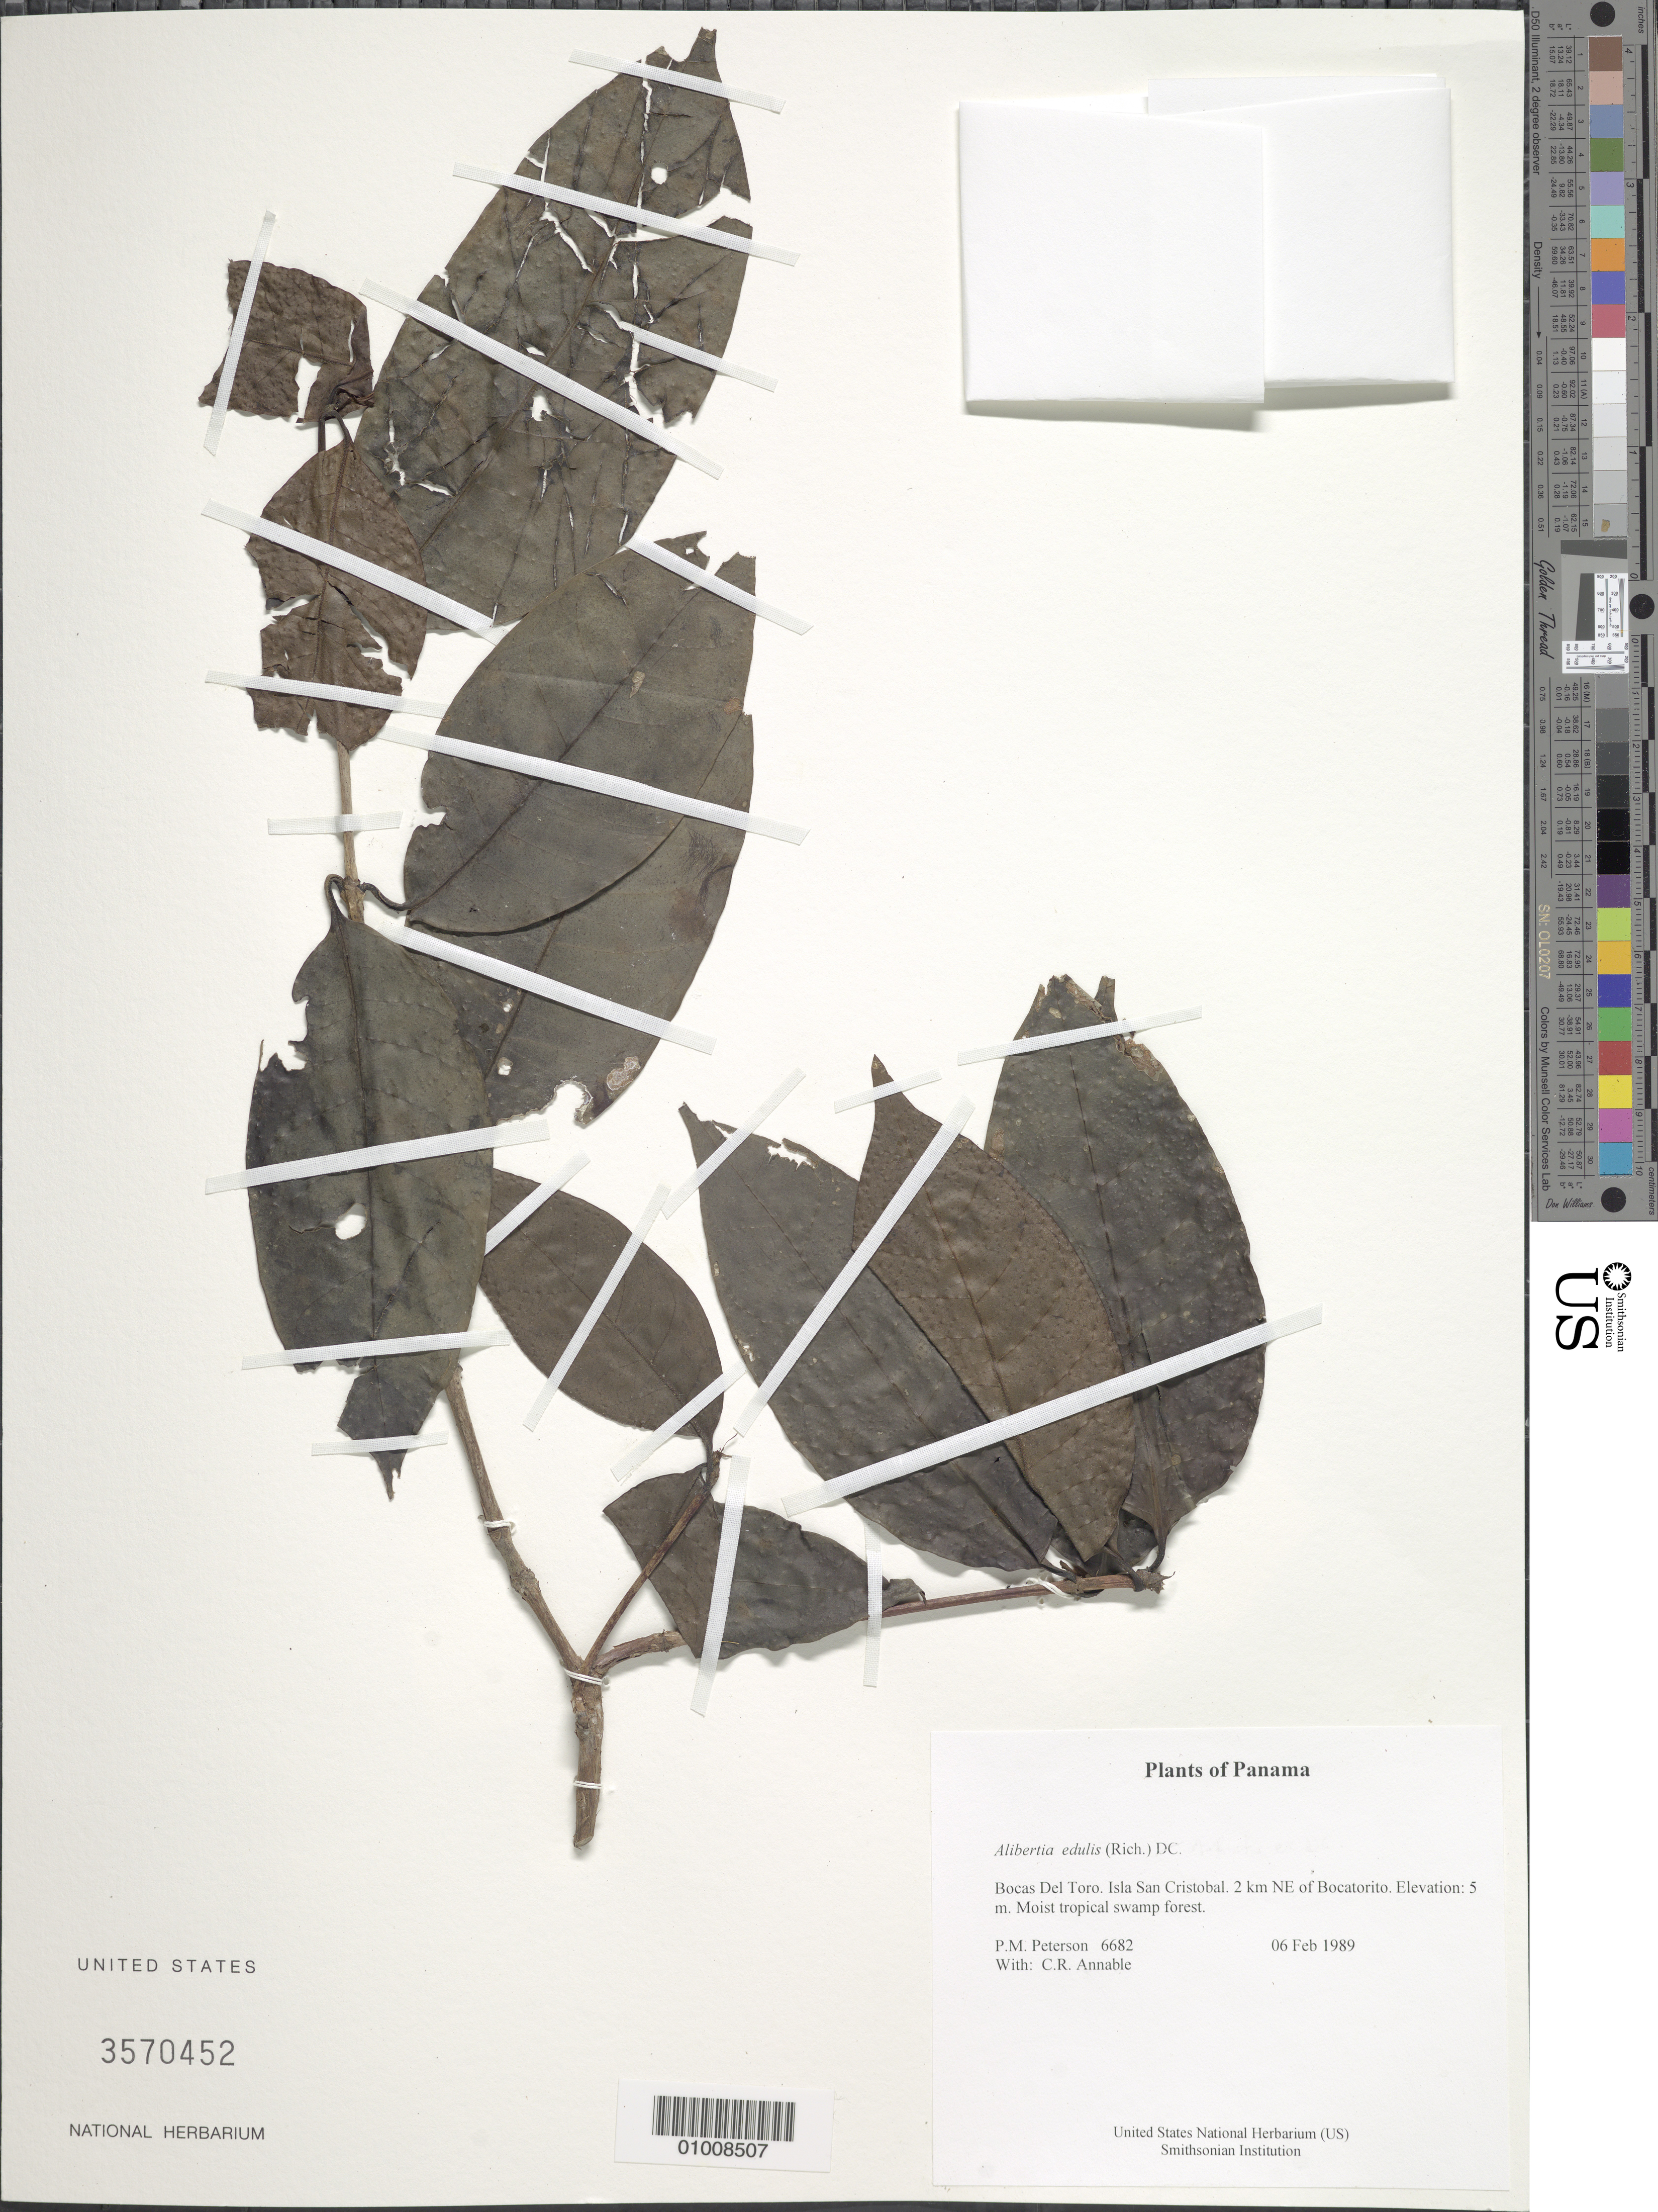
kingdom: Plantae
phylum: Tracheophyta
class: Magnoliopsida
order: Gentianales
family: Rubiaceae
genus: Alibertia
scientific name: Alibertia edulis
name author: (Rich.) A. Rich. ex DC.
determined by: Taylor, Charlotte M.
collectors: P. M. Peterson & C. R. Annable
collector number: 06682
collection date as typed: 06 Feb 1989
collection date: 1989-02-06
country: Panama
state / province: Bocas del Toro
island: San Cristobal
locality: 2 km NE of Bocatorito.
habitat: Moist tropical swamp forest.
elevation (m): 5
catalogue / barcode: US 3570452